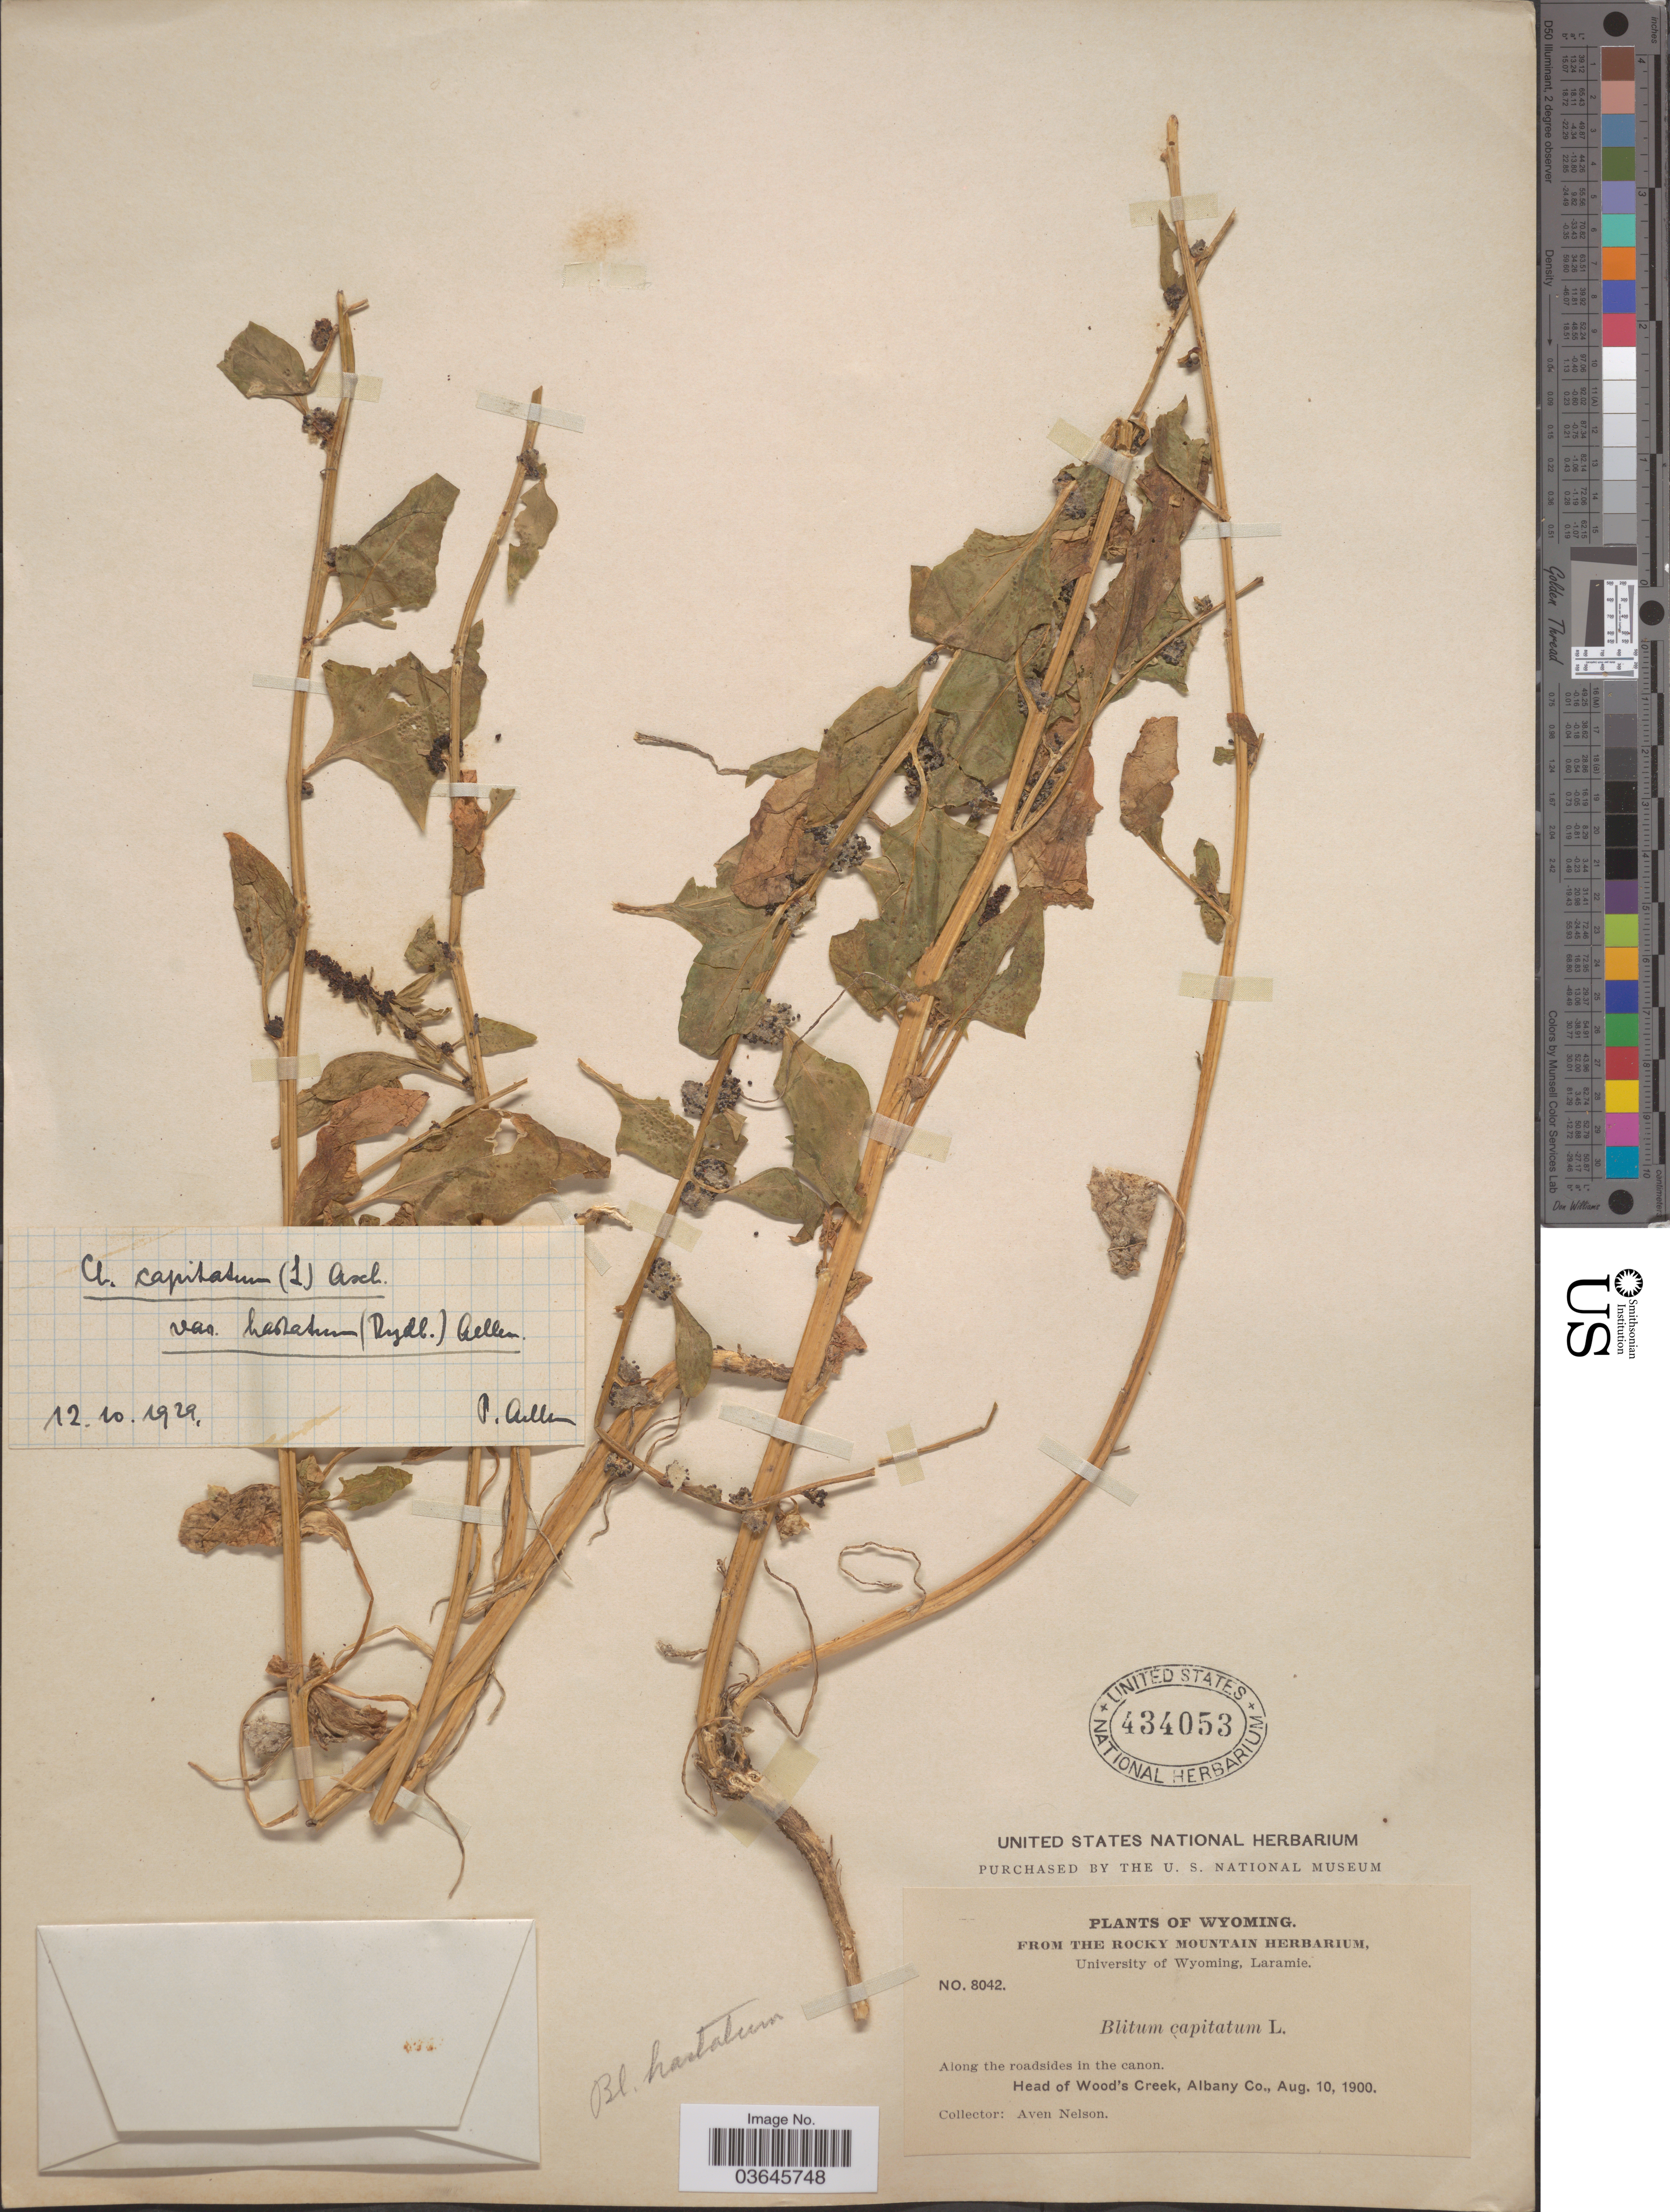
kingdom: Plantae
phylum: Tracheophyta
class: Magnoliopsida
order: Caryophyllales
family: Amaranthaceae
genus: Blitum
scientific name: Blitum hastatum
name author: Rydb.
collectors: A. Nelson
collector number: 8042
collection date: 1900-08-10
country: United States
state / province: Wyoming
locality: Along the roadsides in the canon. Head of Wood's Creek, Albany Co.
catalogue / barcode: US 434053